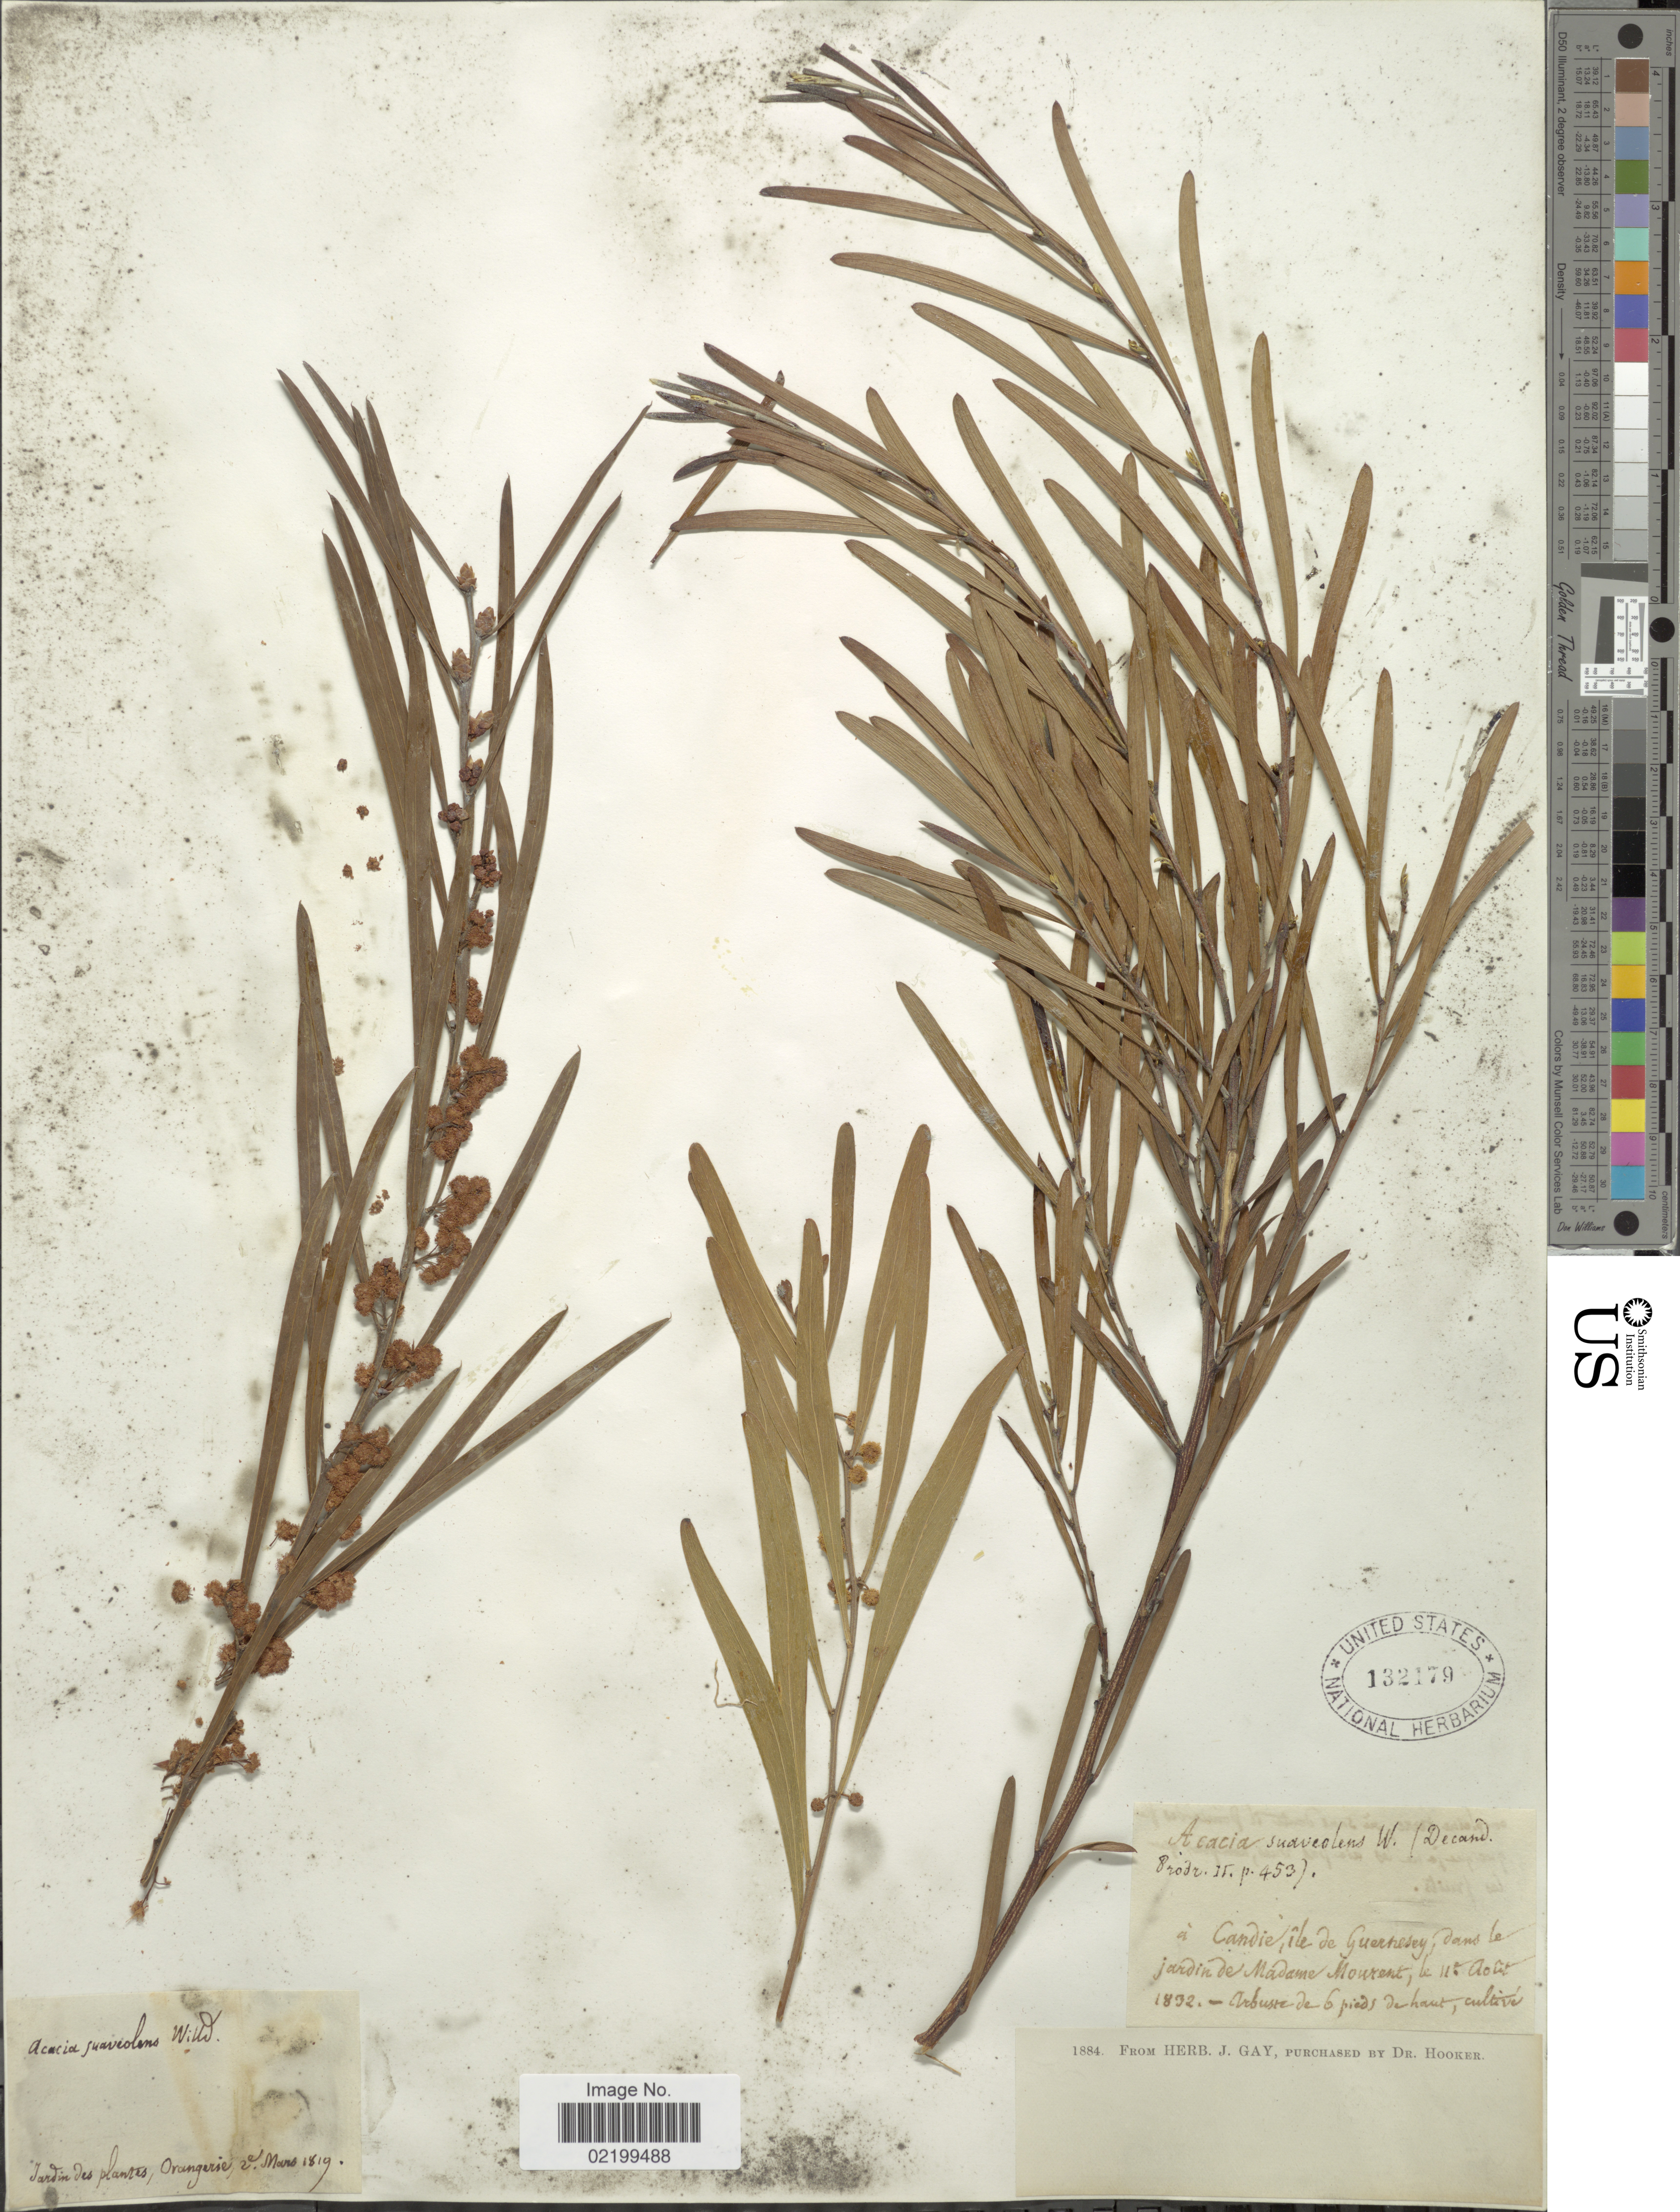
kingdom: Plantae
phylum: Tracheophyta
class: Magnoliopsida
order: Fabales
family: Fabaceae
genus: Acacia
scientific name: Acacia suaveolens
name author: (Sm.) Willd.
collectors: ex herb. J. Gay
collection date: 1832-08-11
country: United Kingdom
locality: A Candie, ile de Guernesey, dans le jardin de Madame Mourent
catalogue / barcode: US 132179